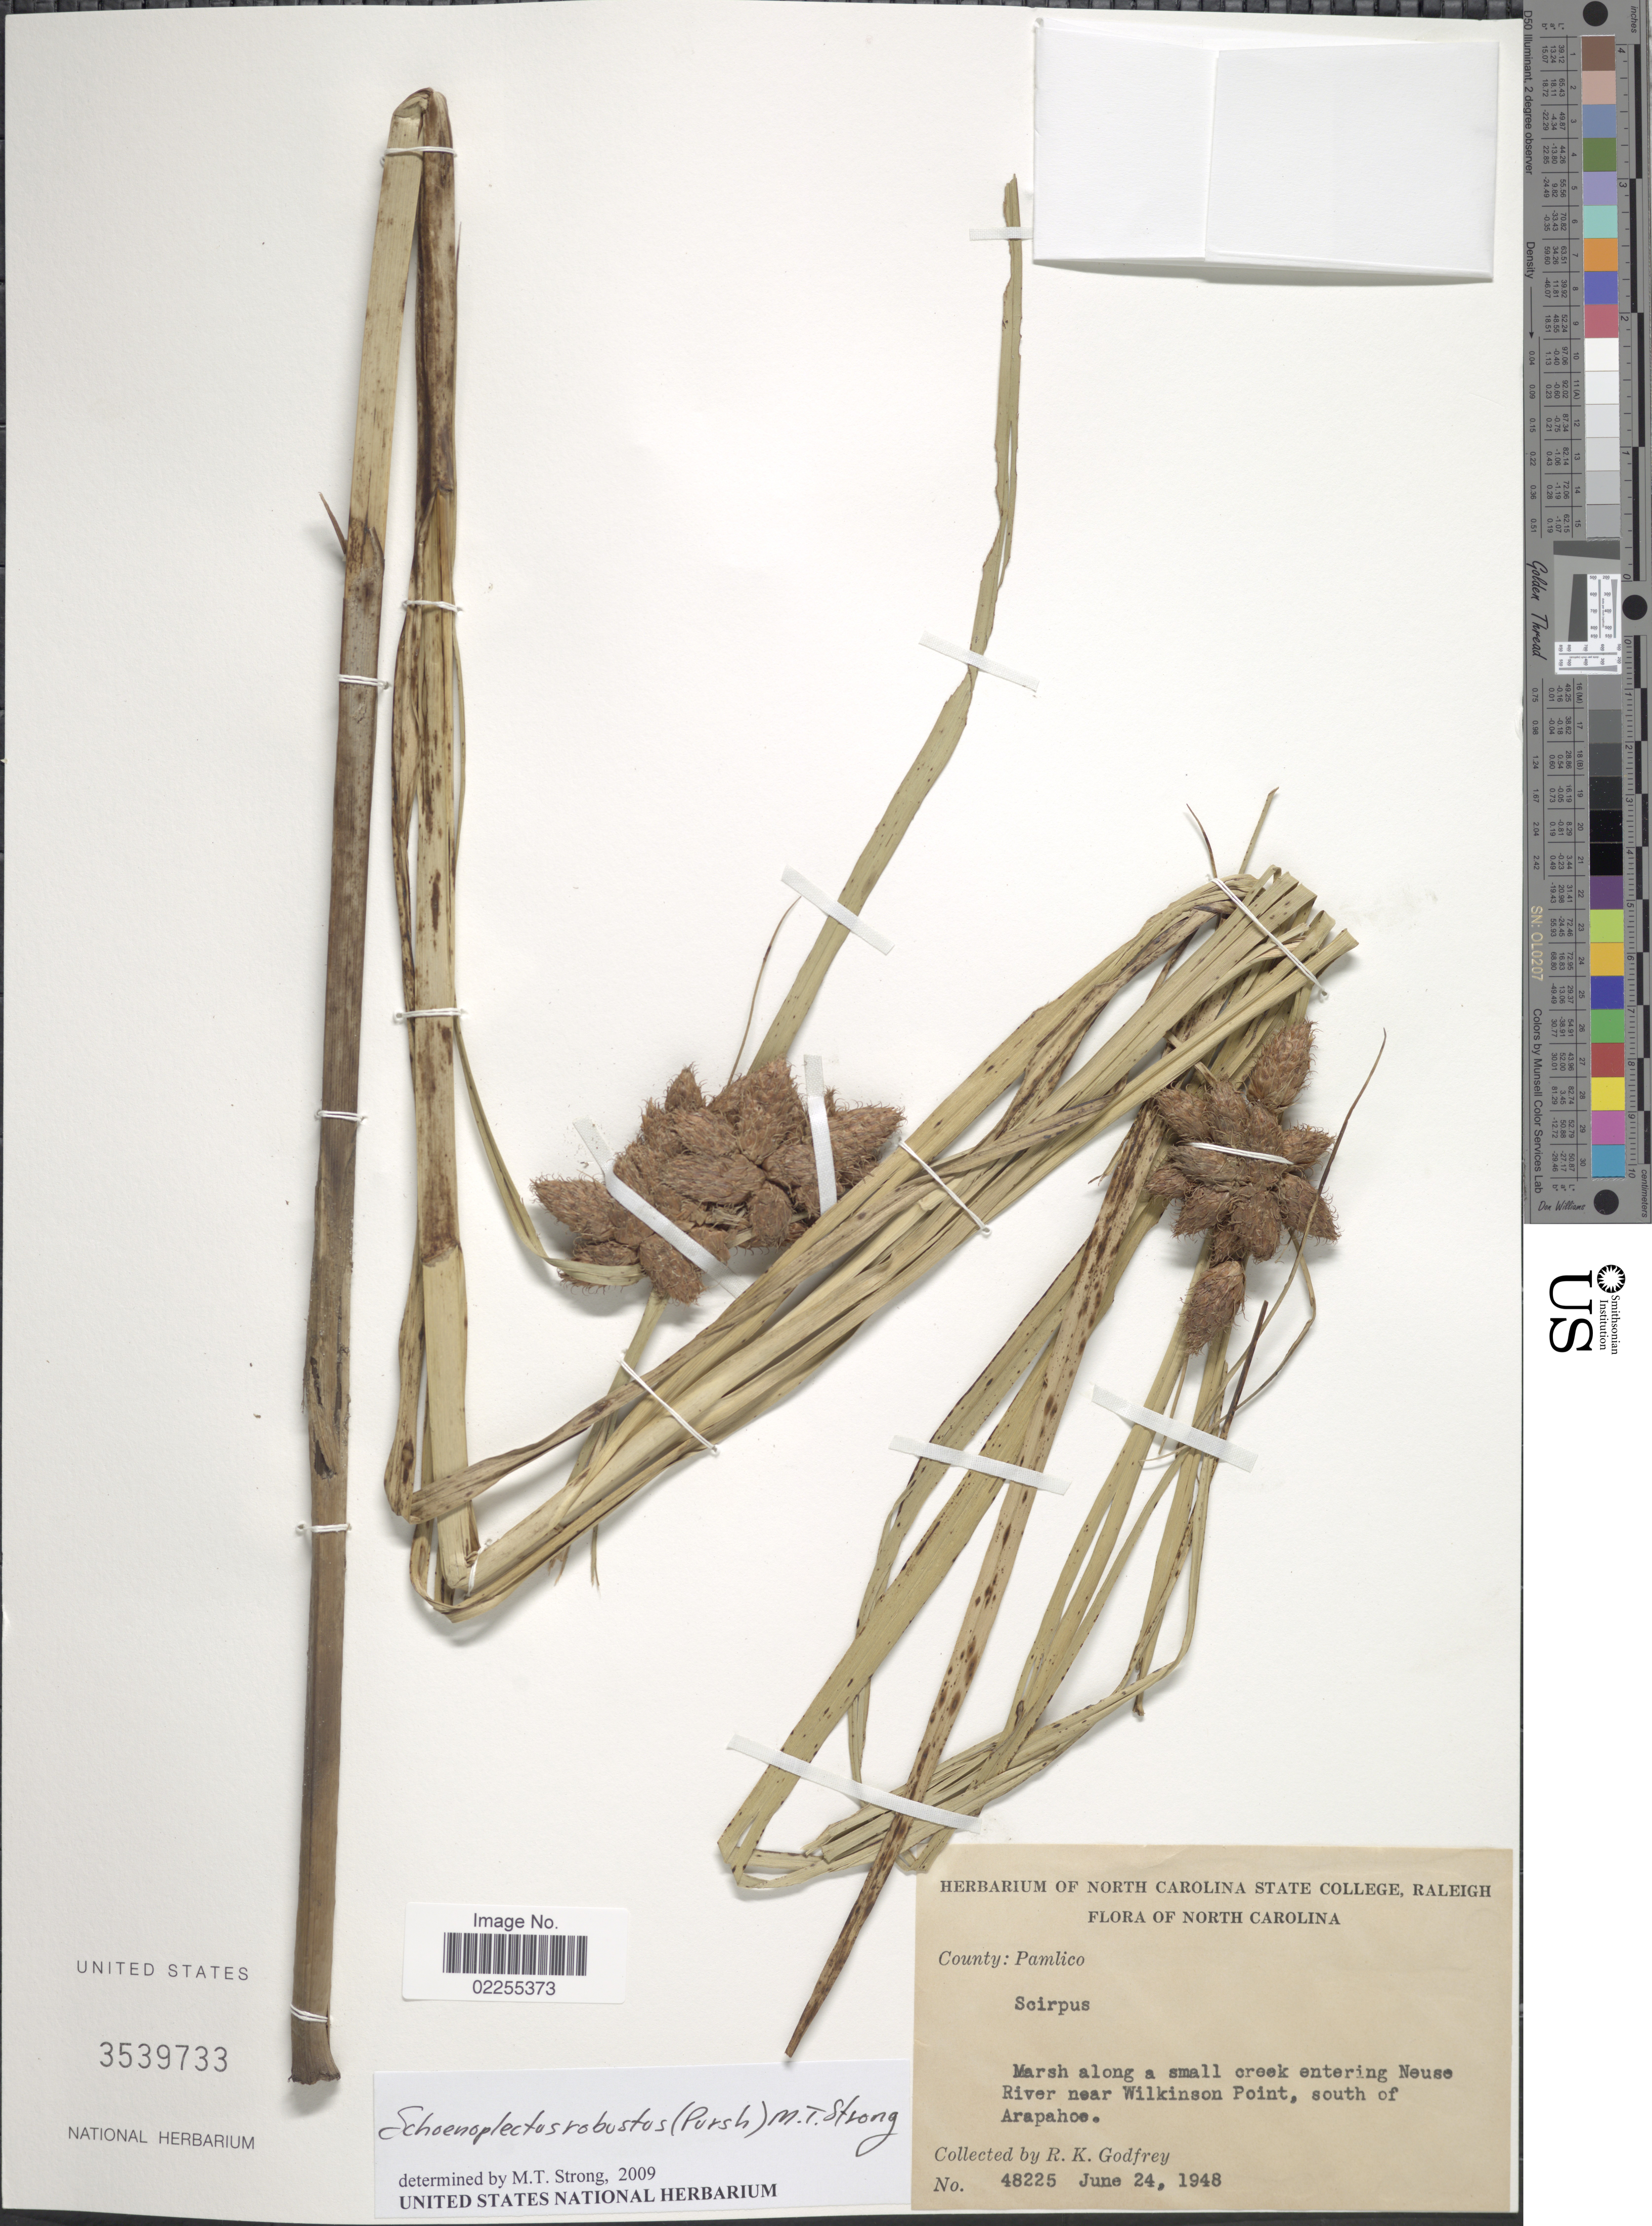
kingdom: Plantae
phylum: Tracheophyta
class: Liliopsida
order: Poales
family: Cyperaceae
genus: Bolboschoenus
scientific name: Bolboschoenus robustus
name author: (Pursh) Soják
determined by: Strong, M. T., (US), Smithsonian Institution - National Museum of Natural History (UNITED STATES)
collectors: R. K. Godfrey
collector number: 48225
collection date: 1948-06-24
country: United States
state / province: North Carolina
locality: County: Pamlico, marsh along a small creek entering Neuse River near Wilkinson Point, south of Arapahoe.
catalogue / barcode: US 3539733